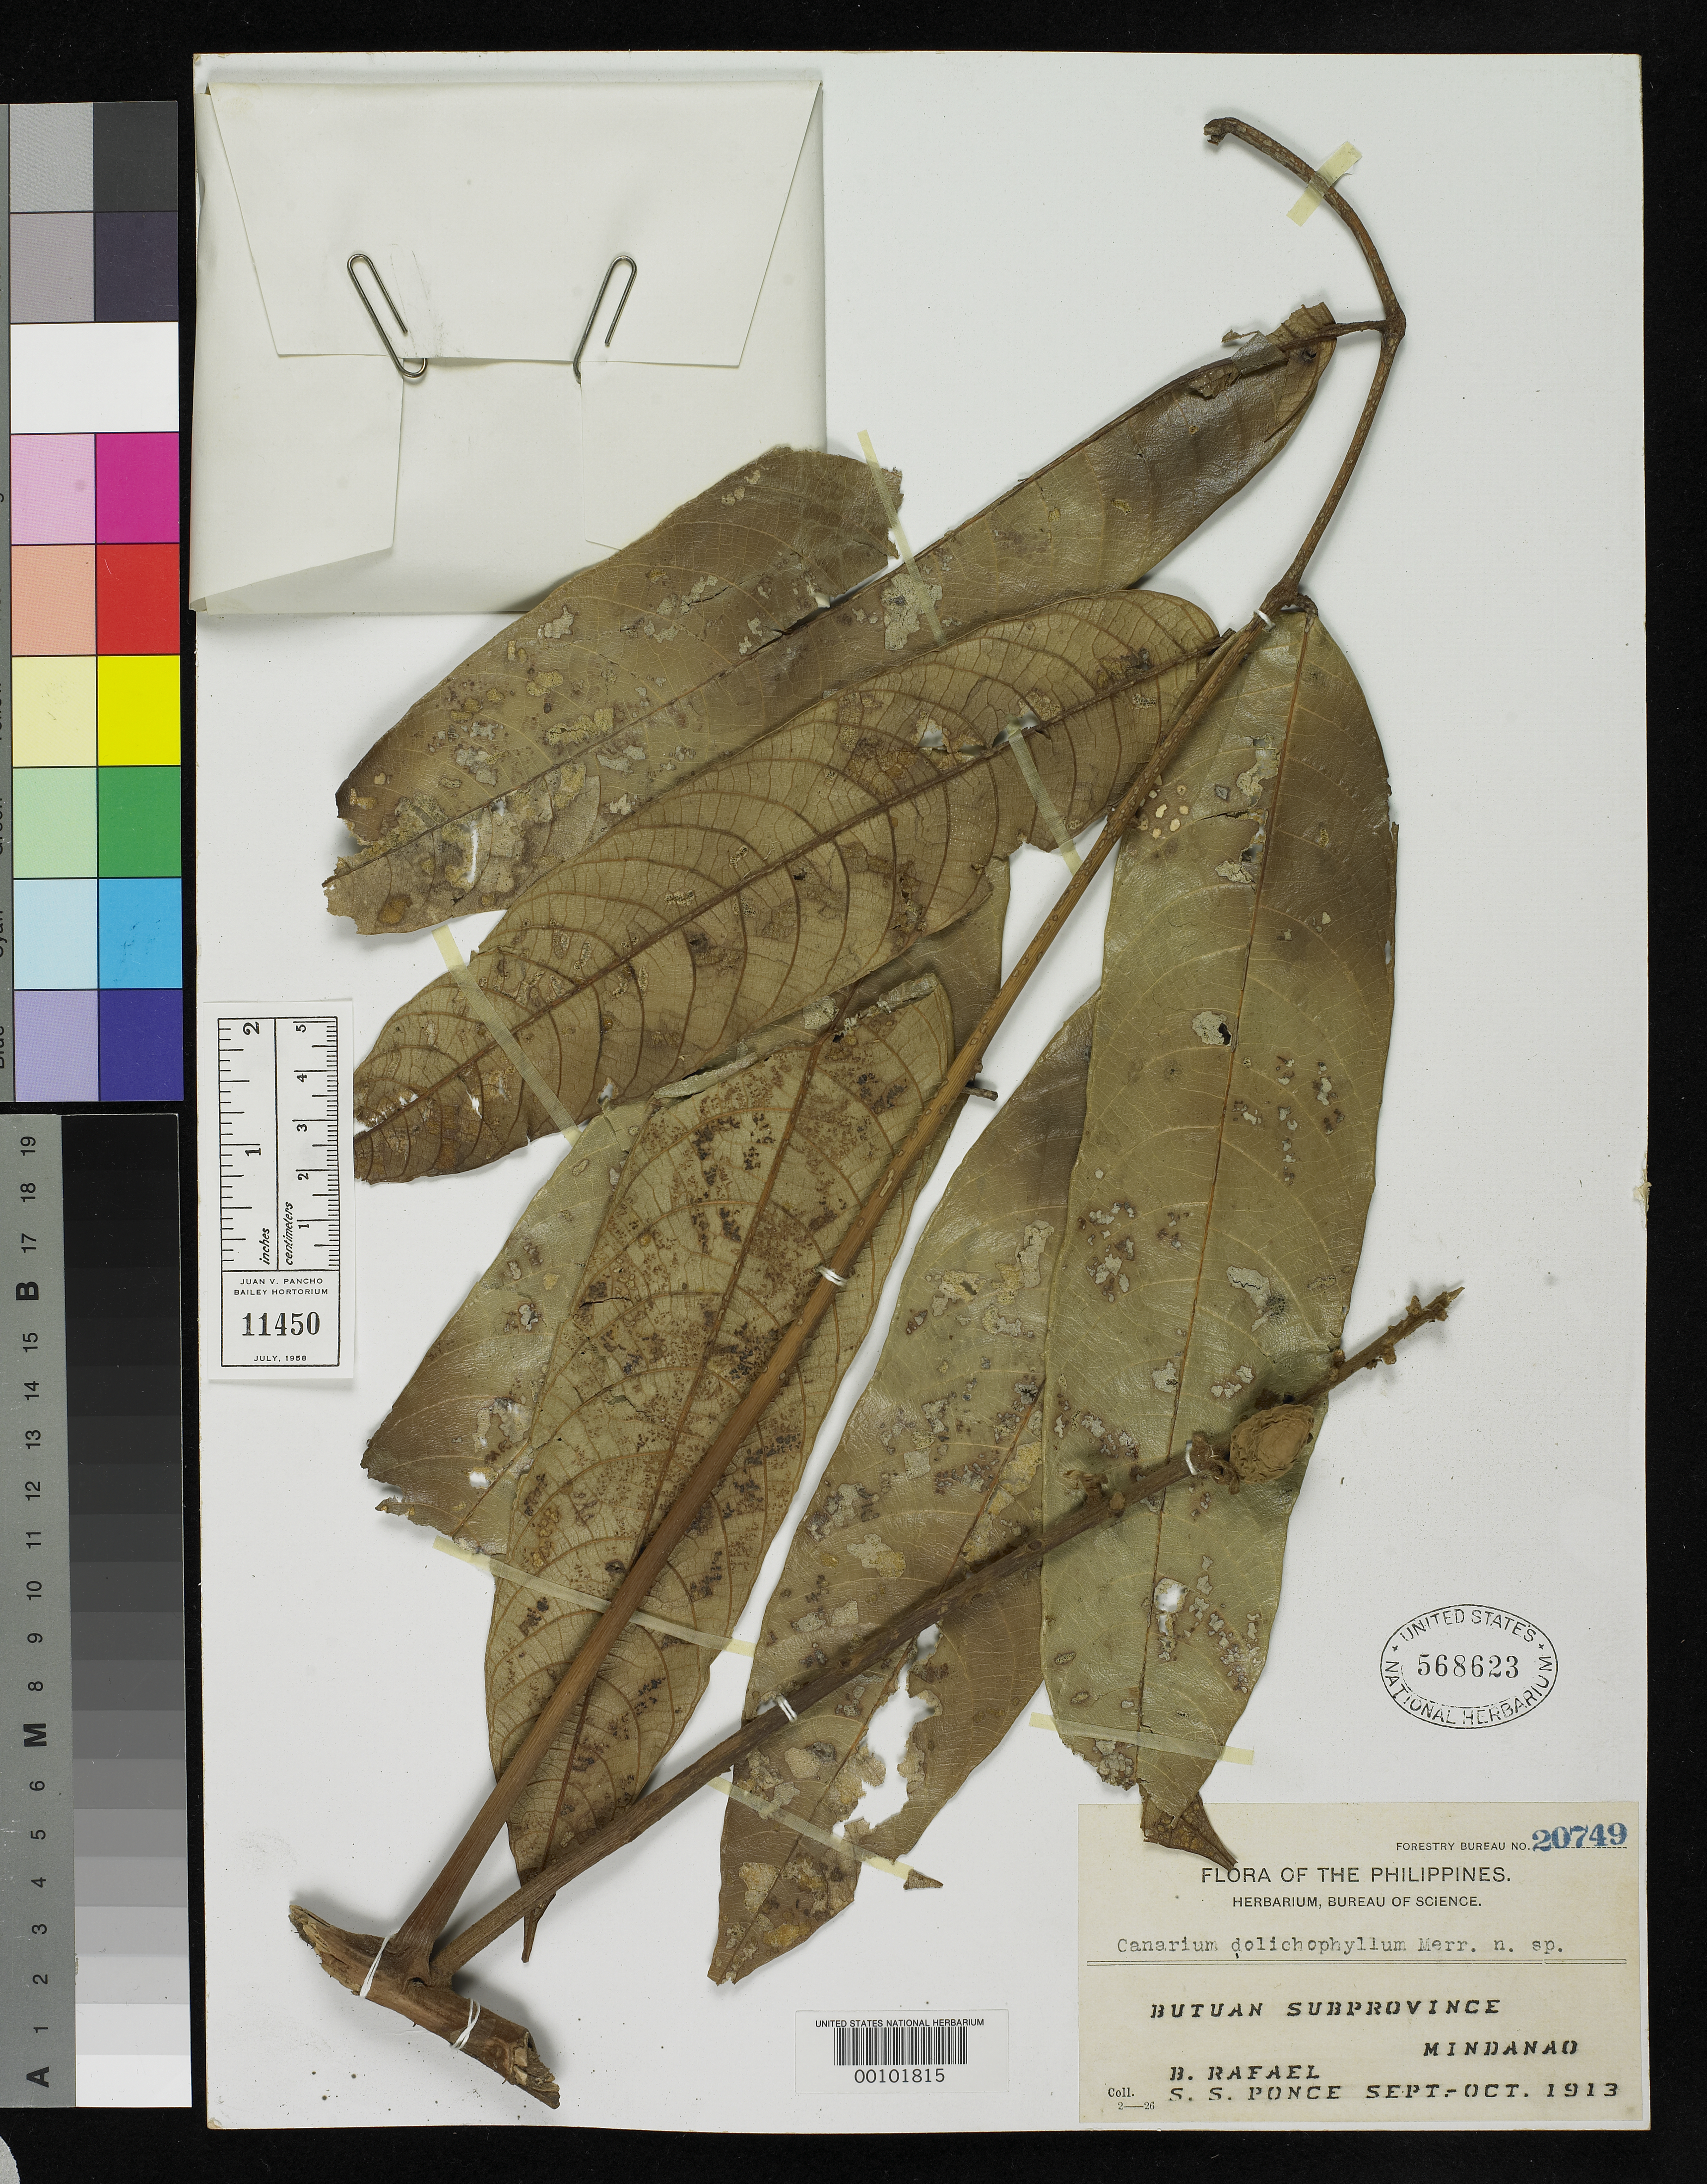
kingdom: Plantae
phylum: Tracheophyta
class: Magnoliopsida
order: Sapindales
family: Burseraceae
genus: Canarium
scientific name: Canarium dolichophyllum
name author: Merr.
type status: Isotype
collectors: B. Rafael & S. Ponce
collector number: Bur. Sci. 20749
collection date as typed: Sep 1913 to -- Oct 1913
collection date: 1913-09/1913-10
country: Philippines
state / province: Caraga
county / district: Agusan del Norte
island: Mindanao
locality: Butuan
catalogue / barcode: US 568623